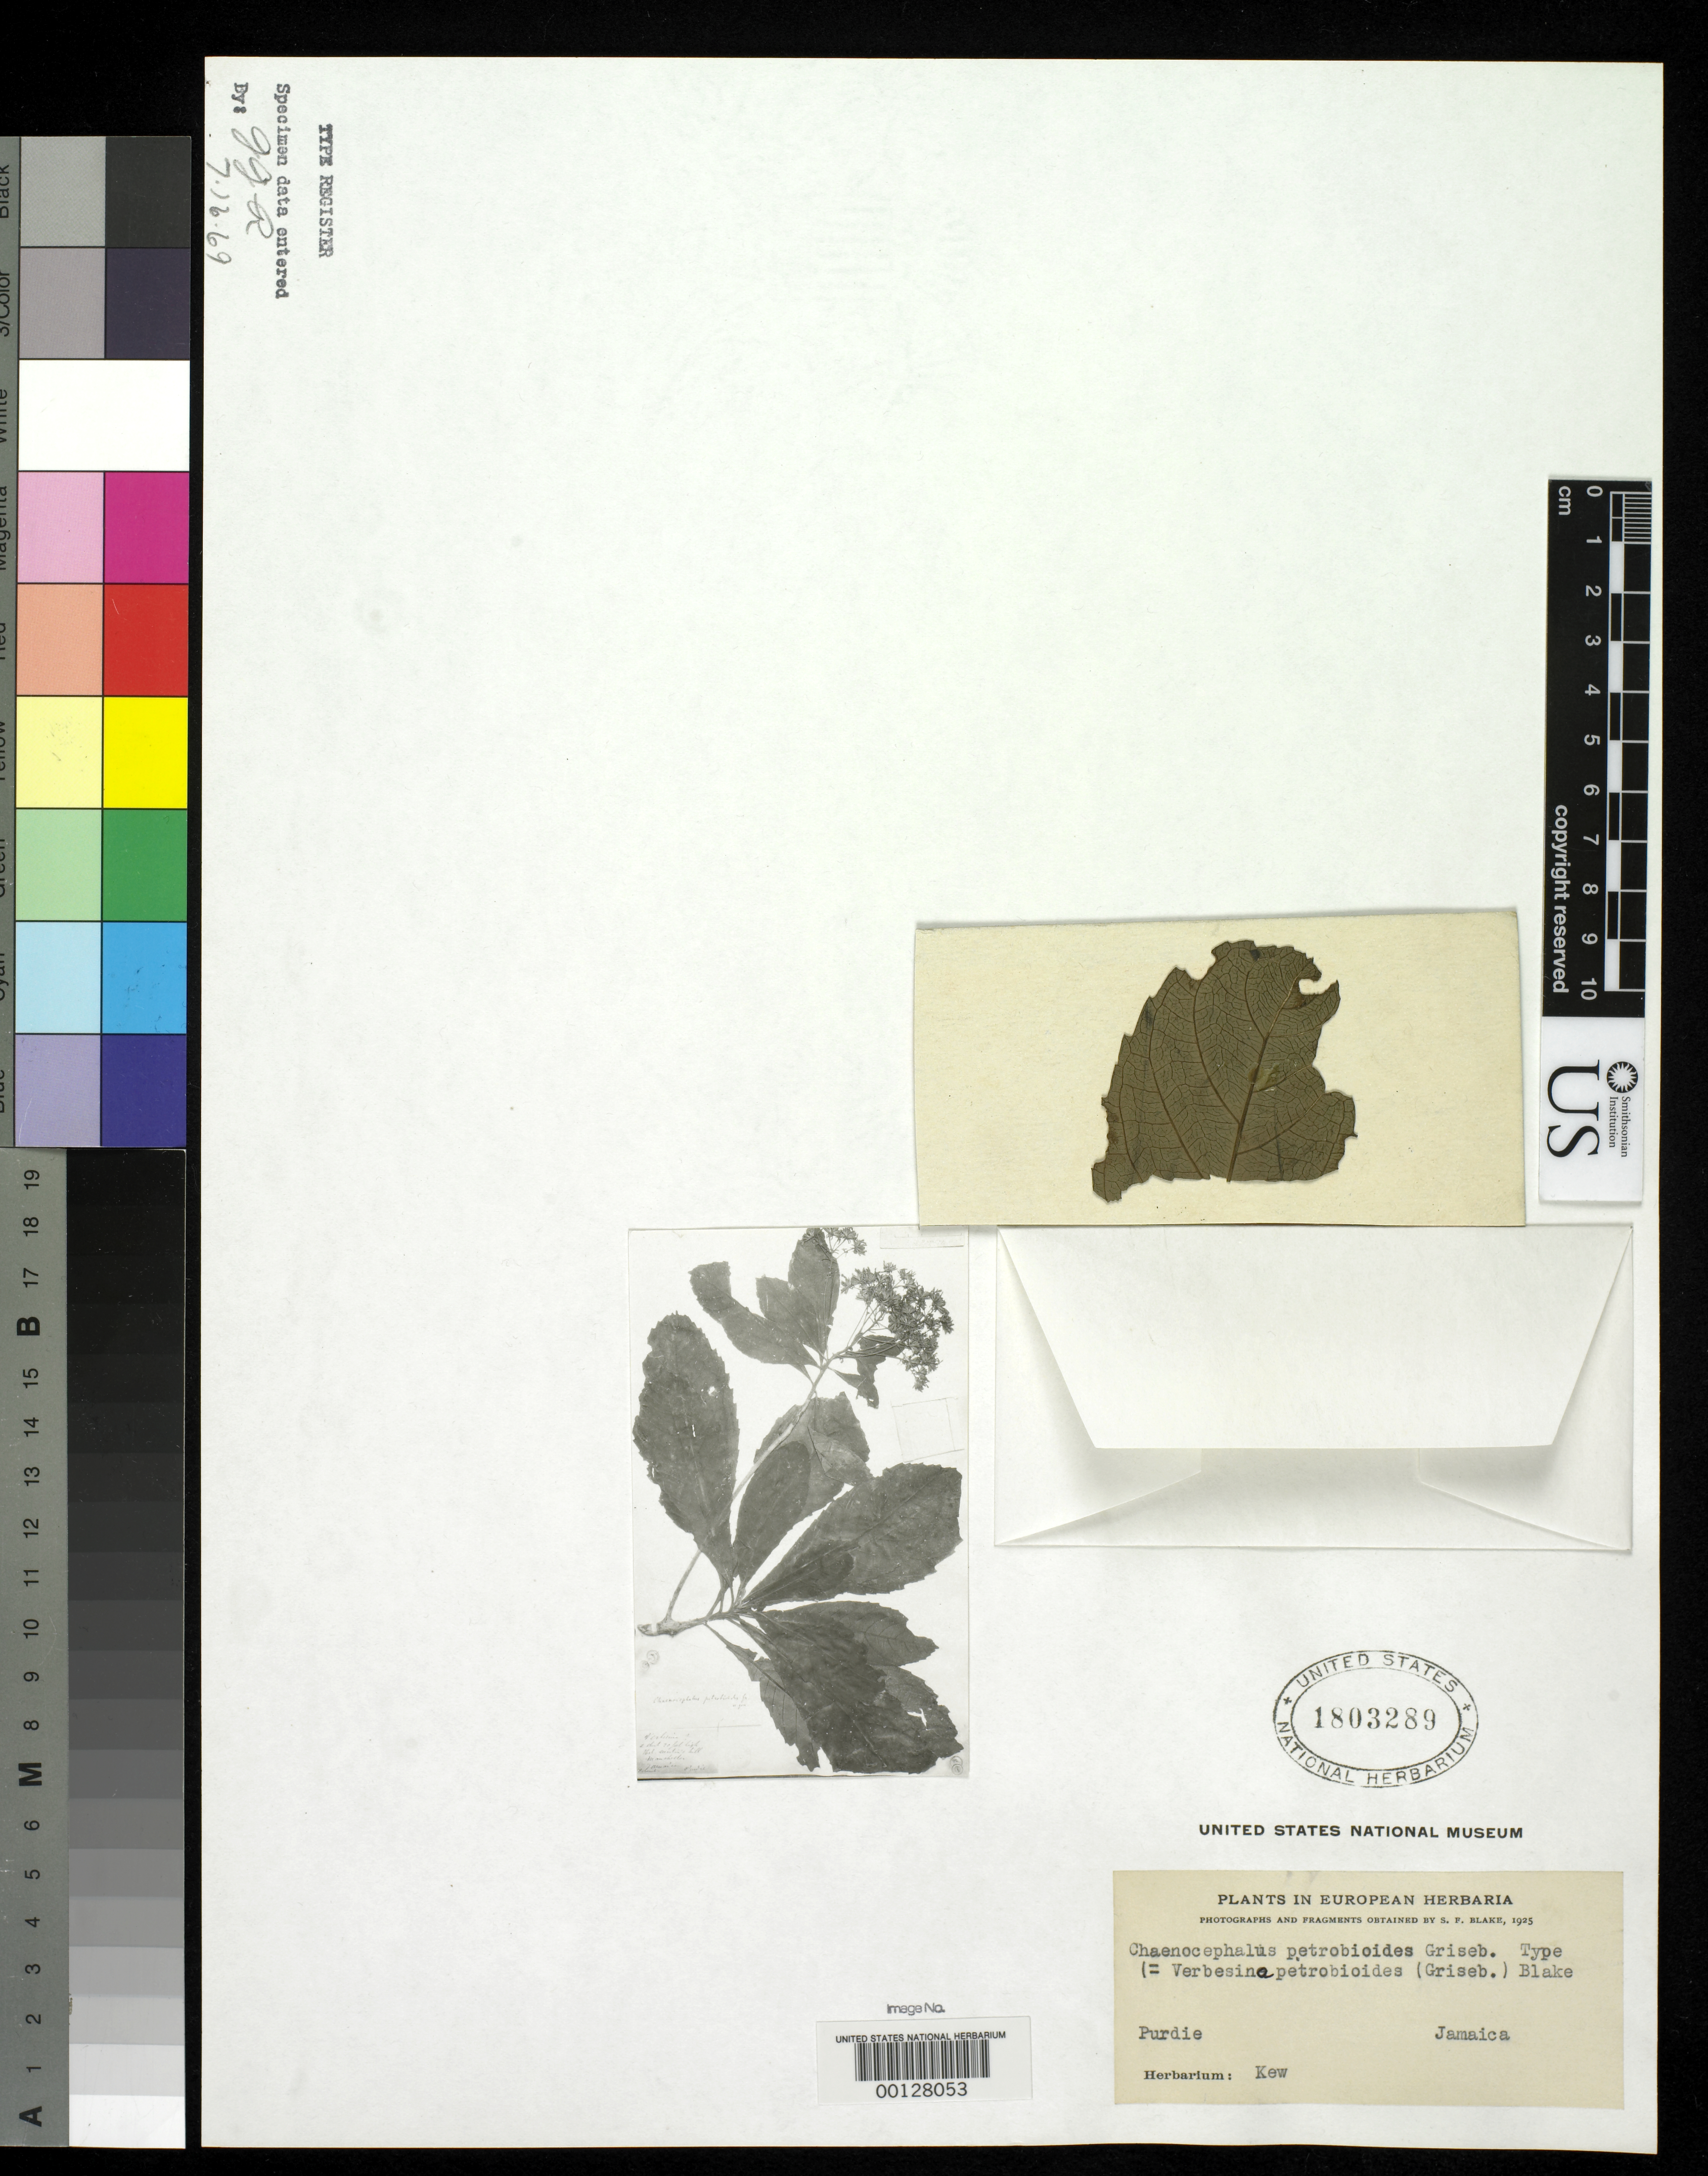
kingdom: Plantae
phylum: Tracheophyta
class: Magnoliopsida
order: Asterales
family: Asteraceae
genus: Chaenocephalus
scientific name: Chaenocephalus petrobioides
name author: Griseb.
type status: Type Fragment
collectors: W. Purdie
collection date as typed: Dec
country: Jamaica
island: Greater Antilles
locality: Mancheller.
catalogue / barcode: US 1803289